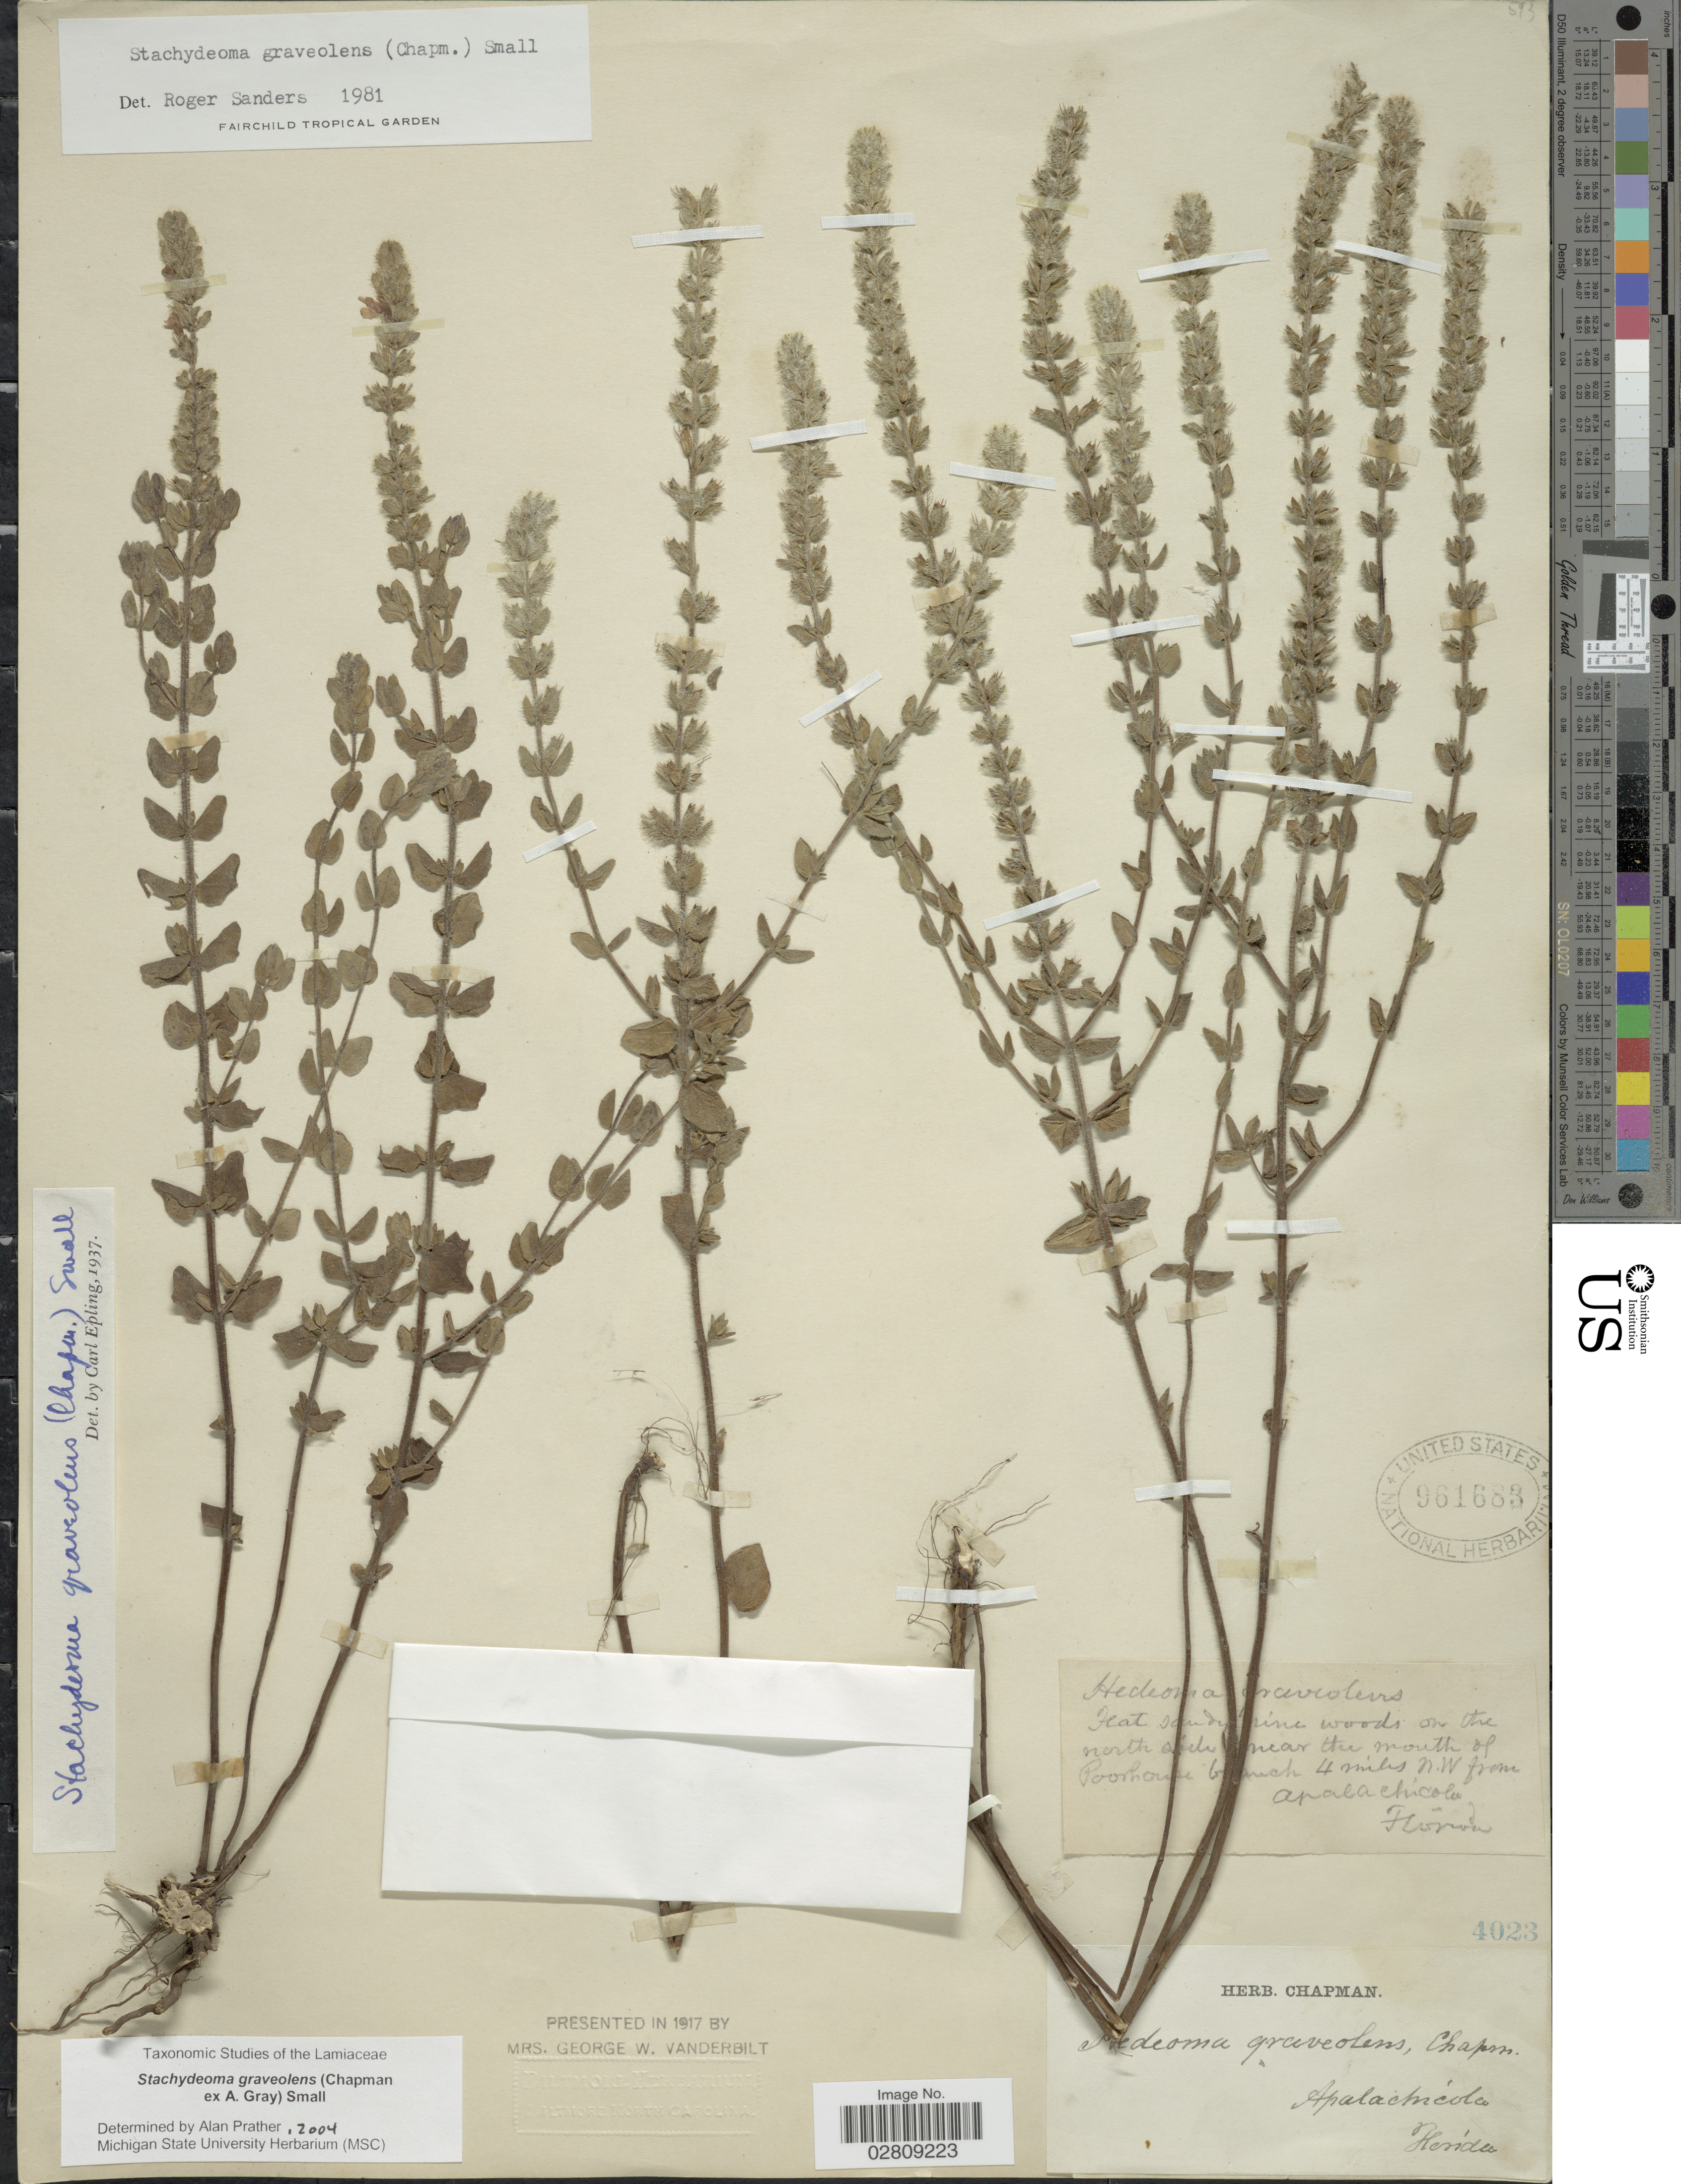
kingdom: Plantae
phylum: Tracheophyta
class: Magnoliopsida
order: Lamiales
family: Lamiaceae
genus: Stachydeoma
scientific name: Stachydeoma graveolens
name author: (Chapm. ex A. Gray) Small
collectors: ex herb. Chapman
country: United States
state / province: Florida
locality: On the north side near the mouth of Poorhouse branch 4 miles N.W. from Apalachicola.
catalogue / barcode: US 961683